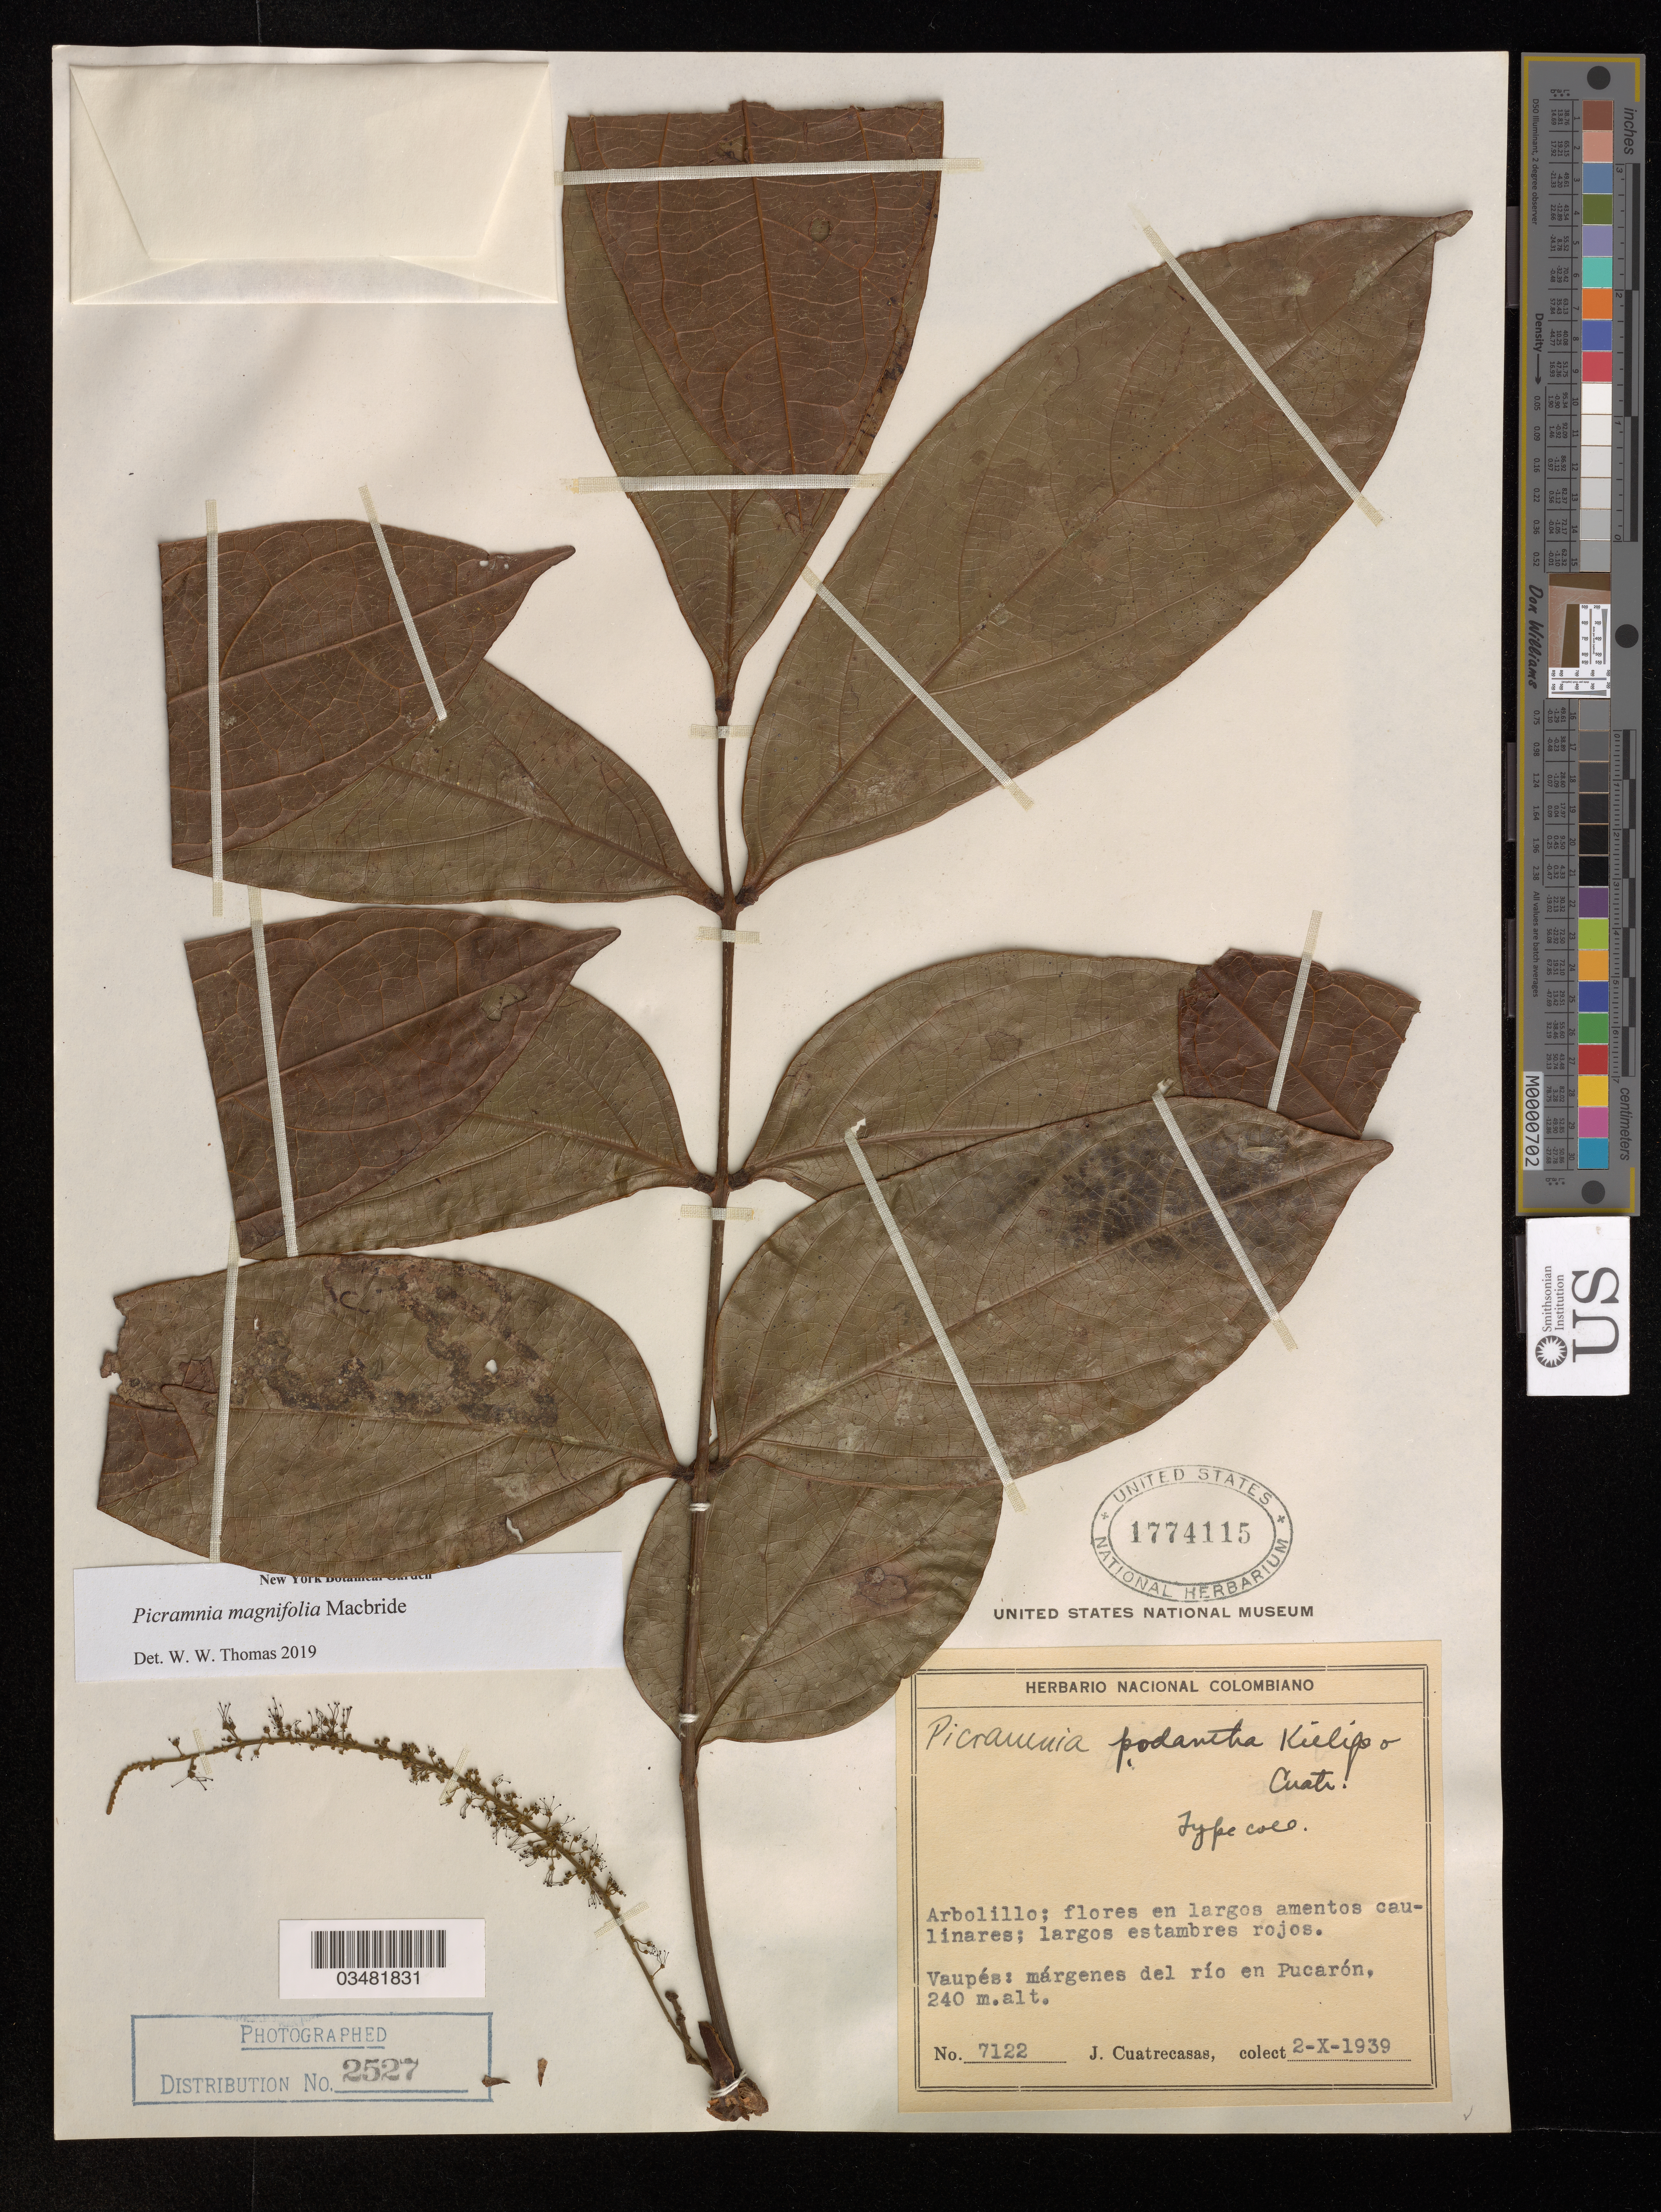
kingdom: Plantae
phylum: Tracheophyta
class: Magnoliopsida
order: Picramniales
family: Picramniaceae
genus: Picramnia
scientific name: Picramnia podantha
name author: Killip & Cuatrec.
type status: Isotype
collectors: J. Cuatrecasas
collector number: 7122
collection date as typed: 02 Oct 1939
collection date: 1939-10-02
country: Colombia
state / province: Vaupés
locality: Margenes del Rio en Pucaron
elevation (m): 240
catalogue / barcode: US 1774115